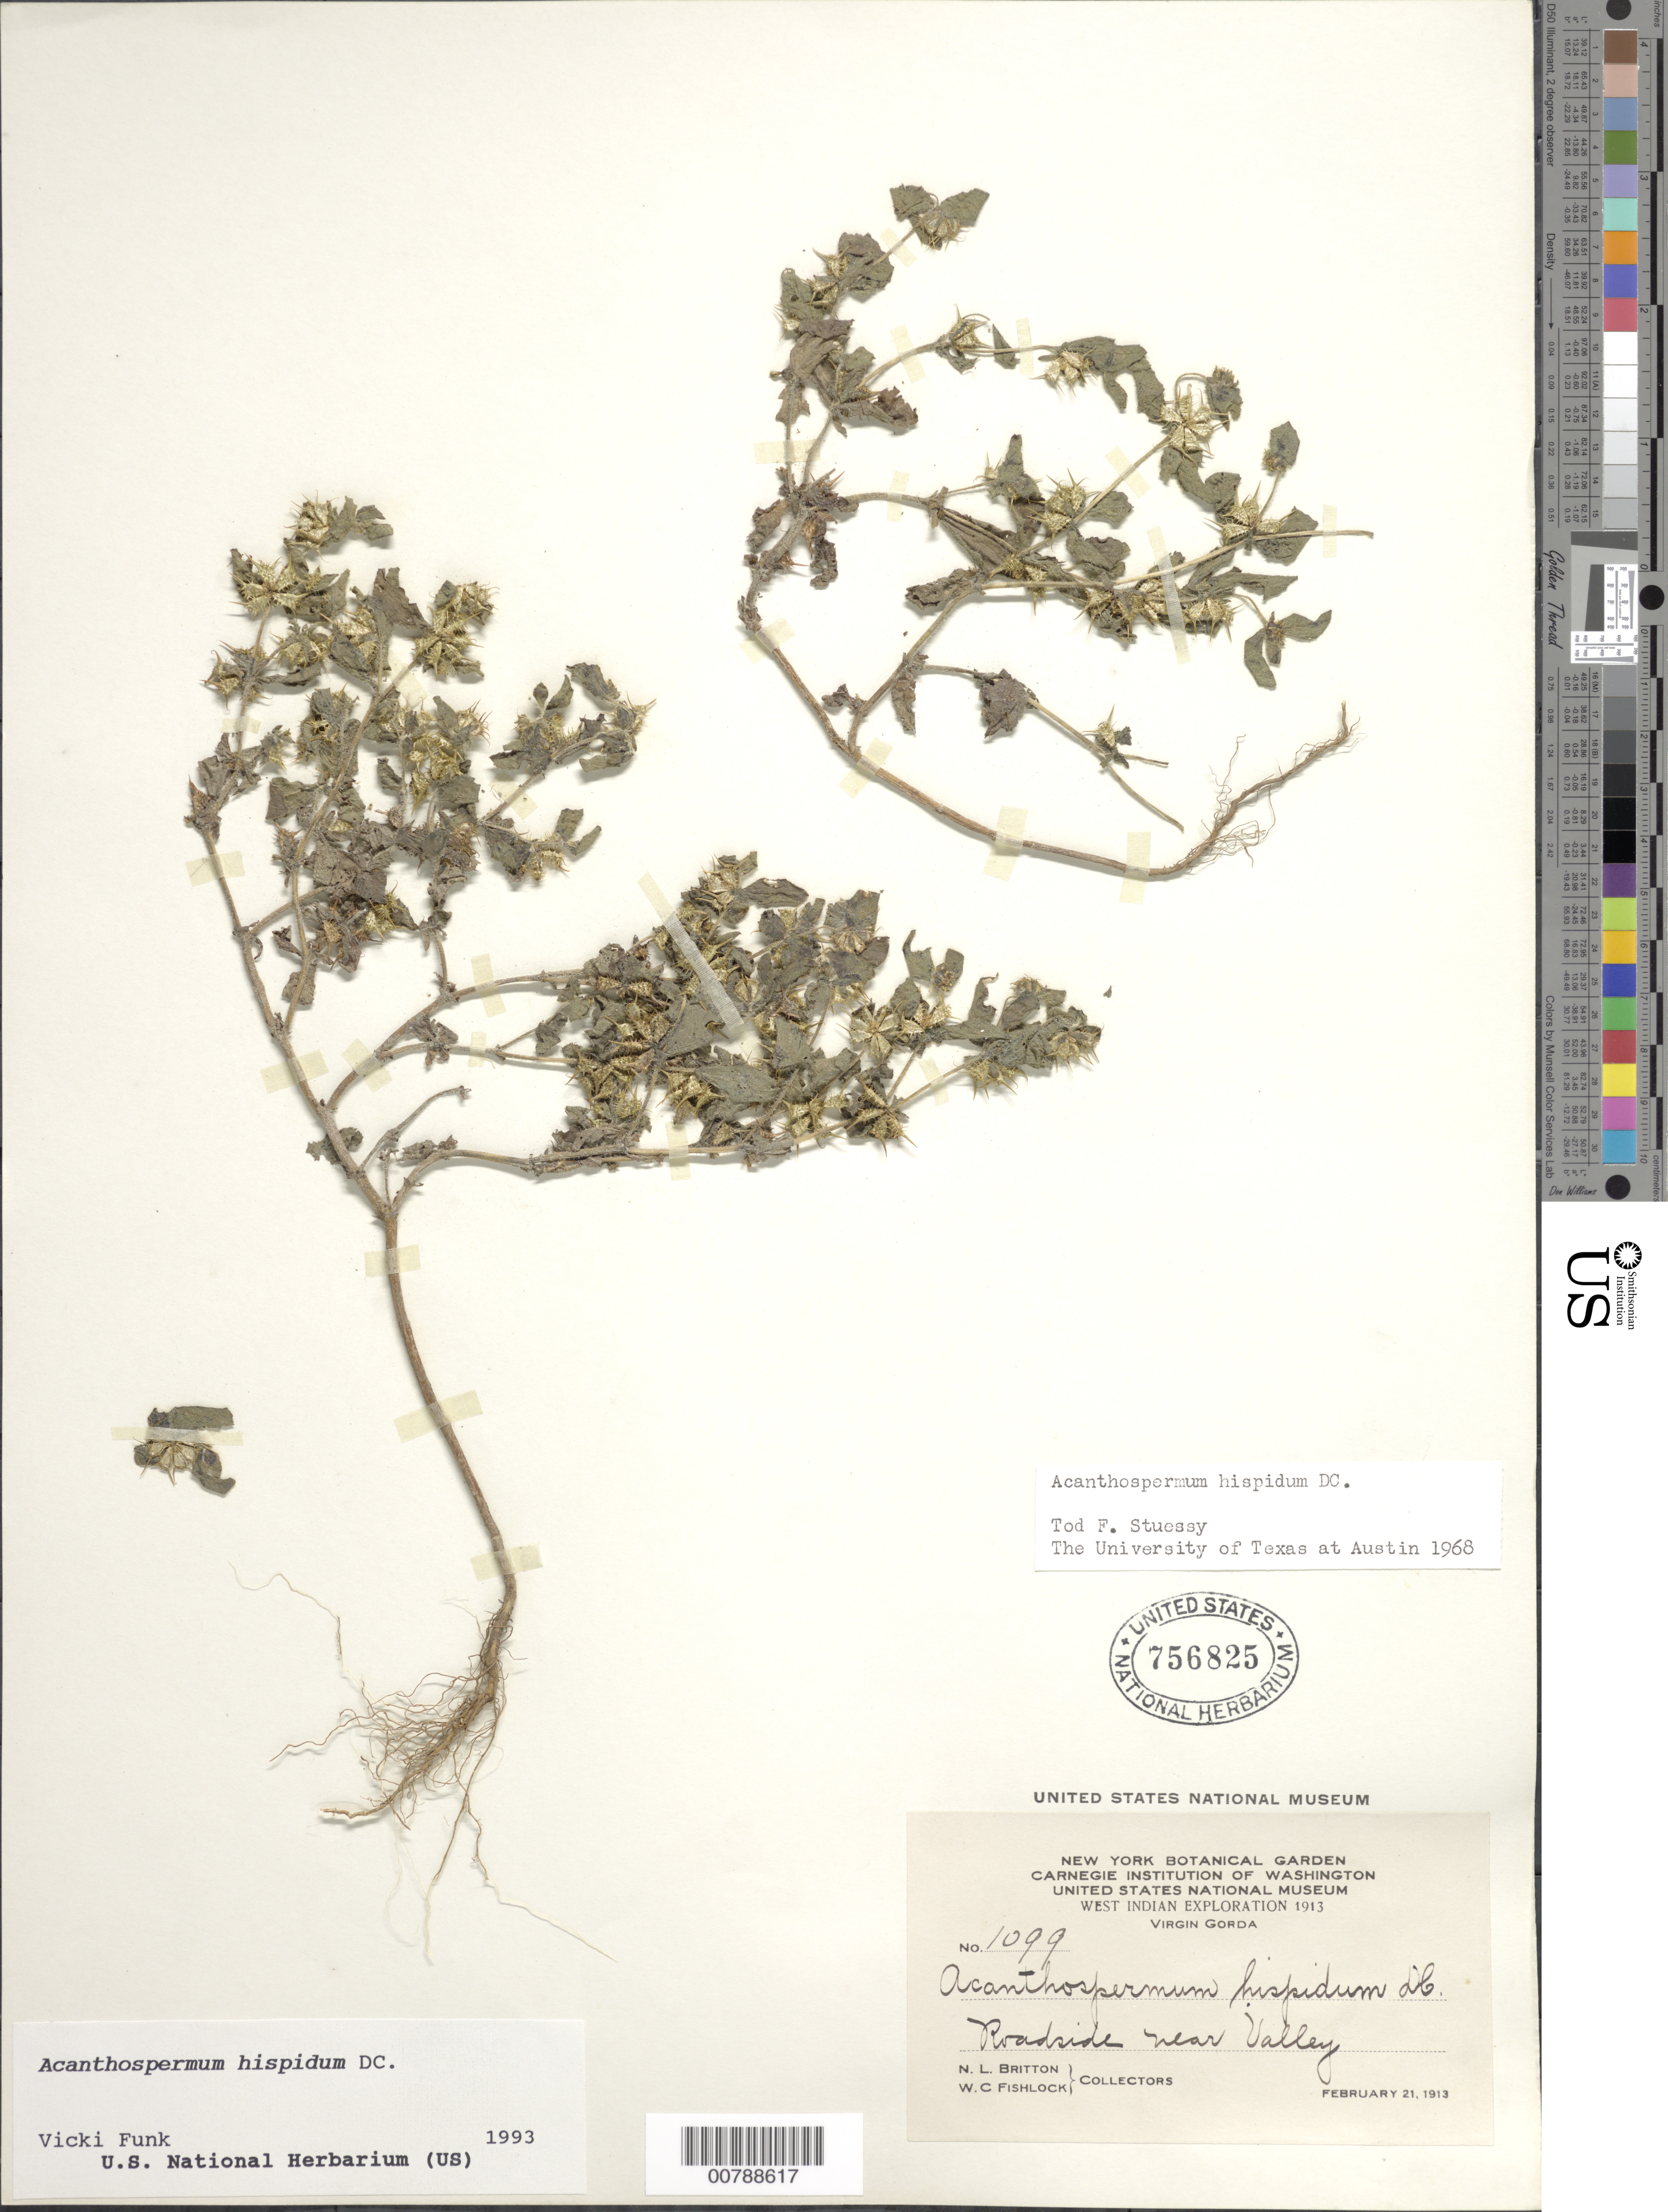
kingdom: Plantae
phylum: Tracheophyta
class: Magnoliopsida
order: Asterales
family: Asteraceae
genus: Acanthospermum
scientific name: Acanthospermum hispidum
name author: DC.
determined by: Funk, Vicki A., (BOT), Smithsonian Institution - National Museum of Natural History (UNITED STATES)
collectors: N. Britton & W. Fishlock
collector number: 1099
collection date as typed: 21 Feb 1913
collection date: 1913-02-21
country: British Virgin Islands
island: Virgin Gorda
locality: Roadside near Valley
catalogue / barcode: US 756825